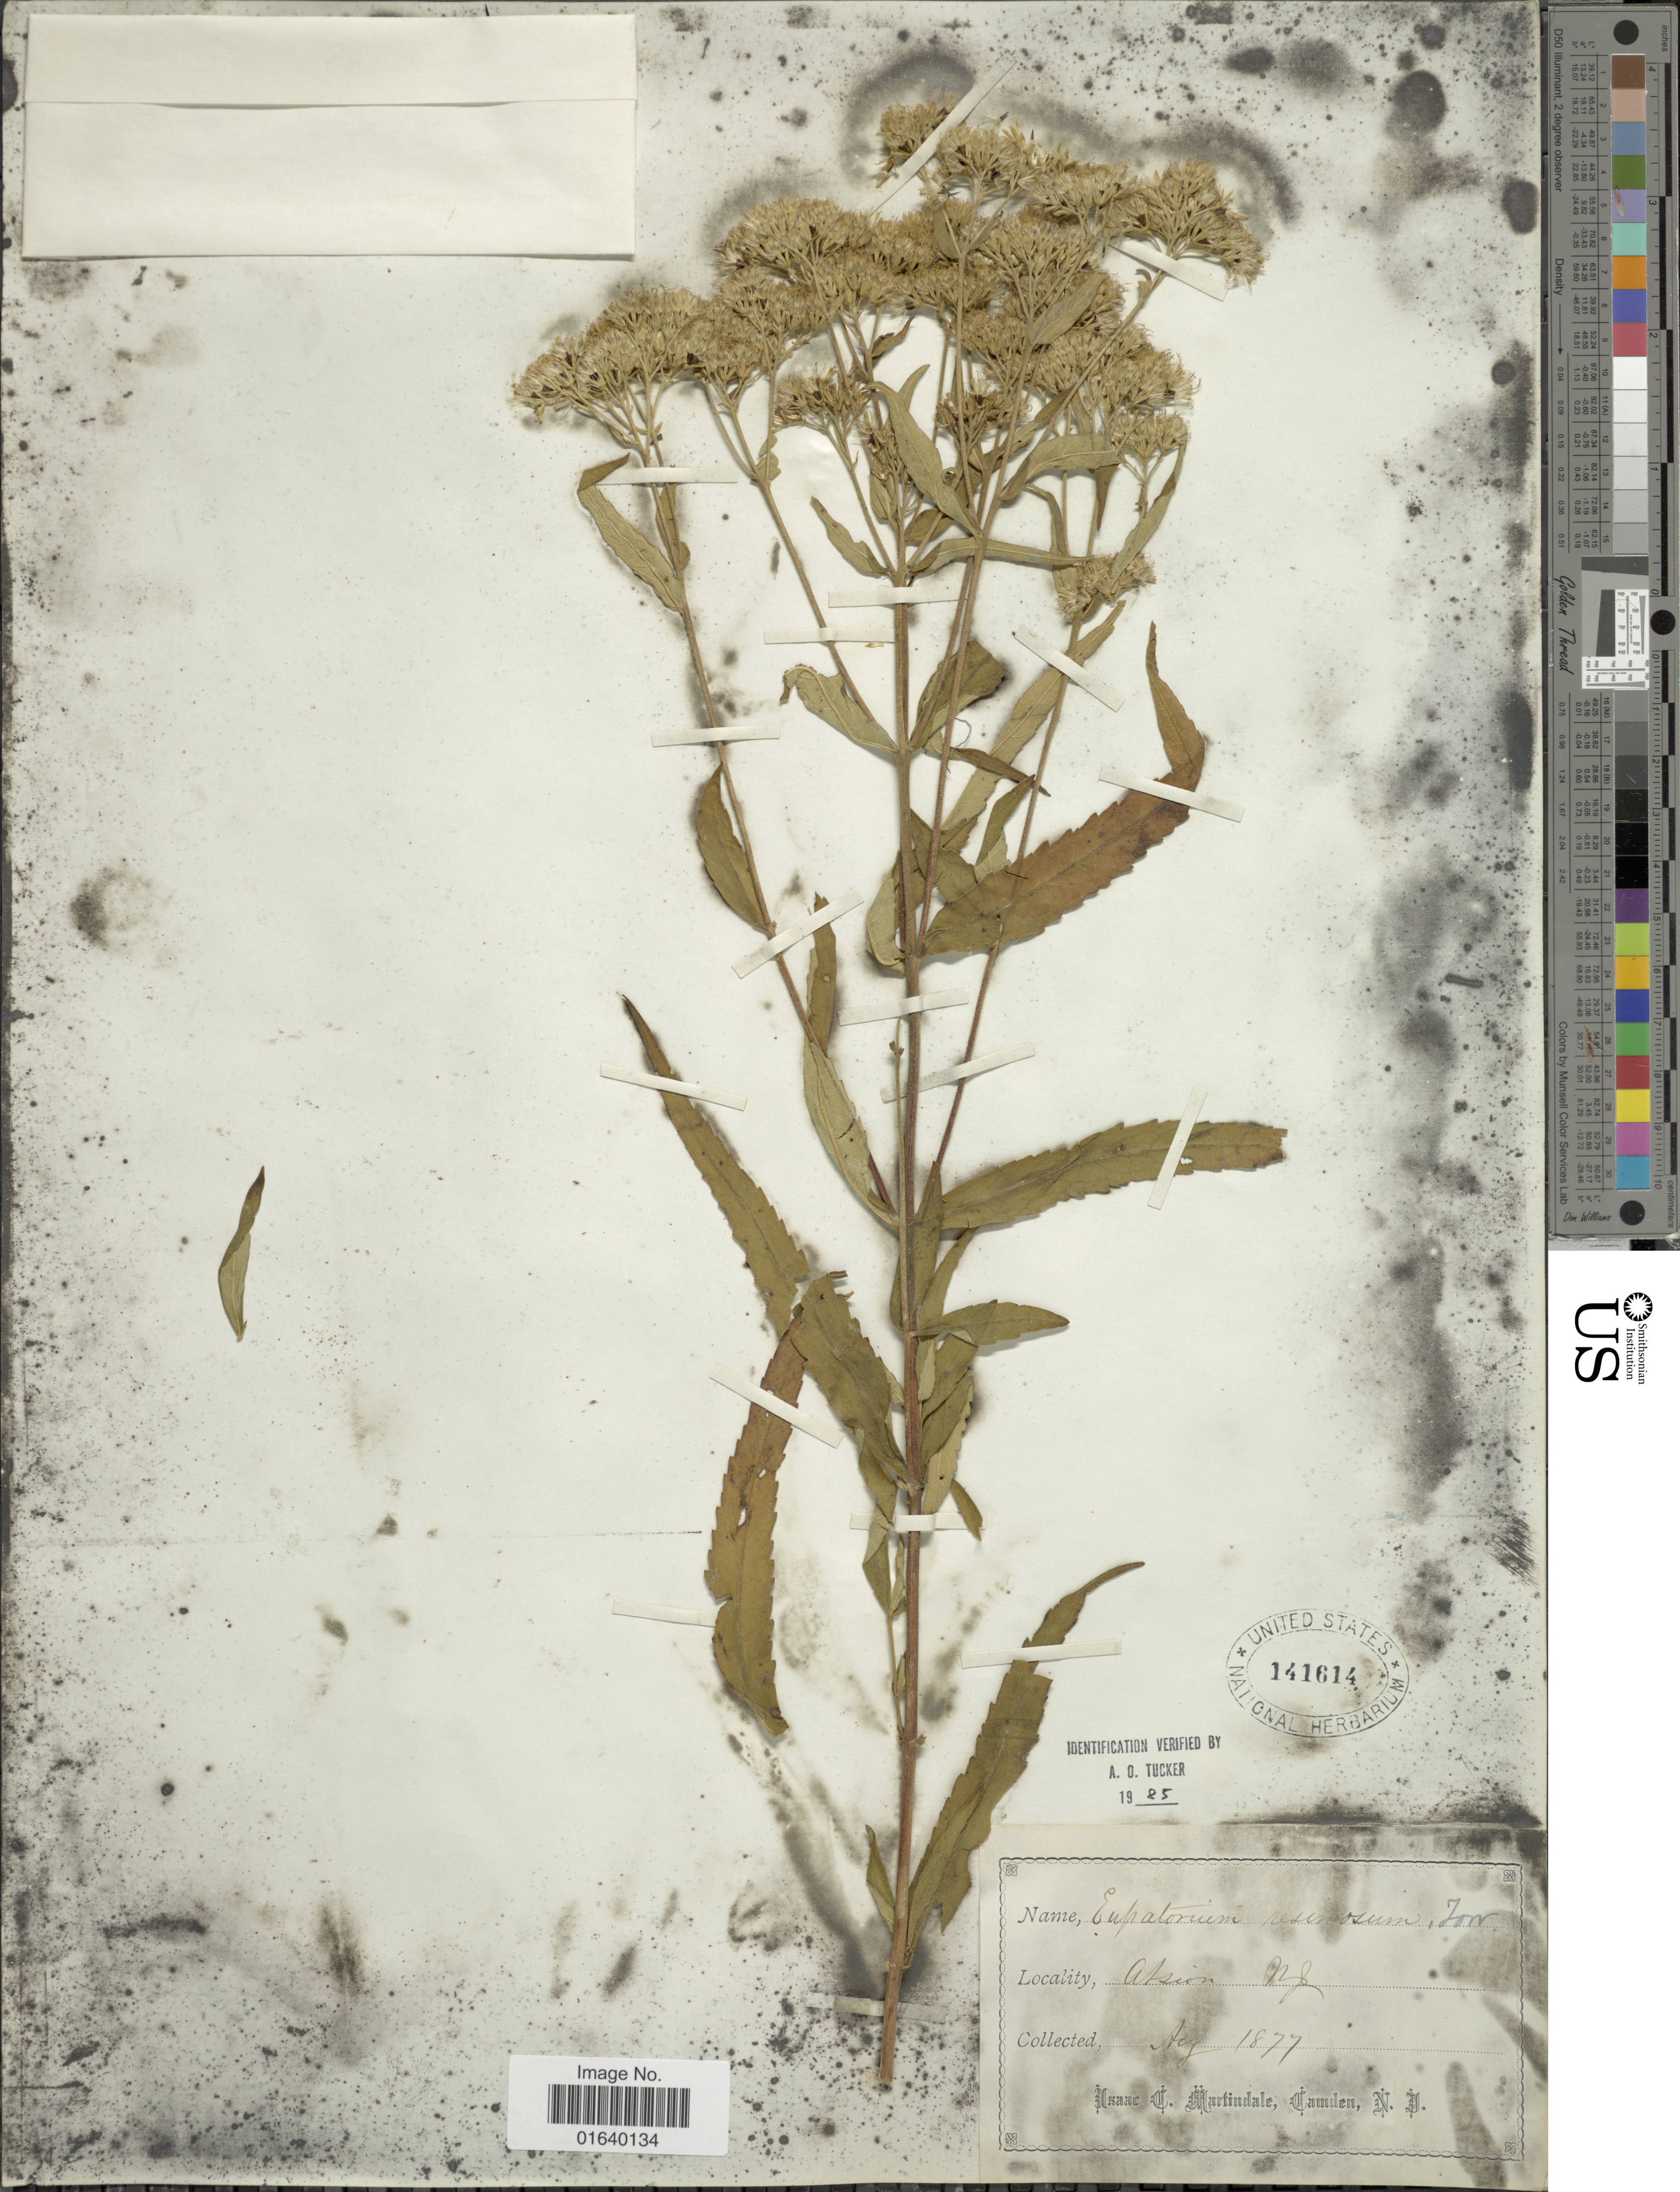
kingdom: Plantae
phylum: Tracheophyta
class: Magnoliopsida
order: Asterales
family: Asteraceae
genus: Eupatorium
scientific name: Eupatorium resinosum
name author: Torr. ex DC.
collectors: I. C. Martindale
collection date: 1877-08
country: United States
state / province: New Jersey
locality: Atsion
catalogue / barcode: US 141614